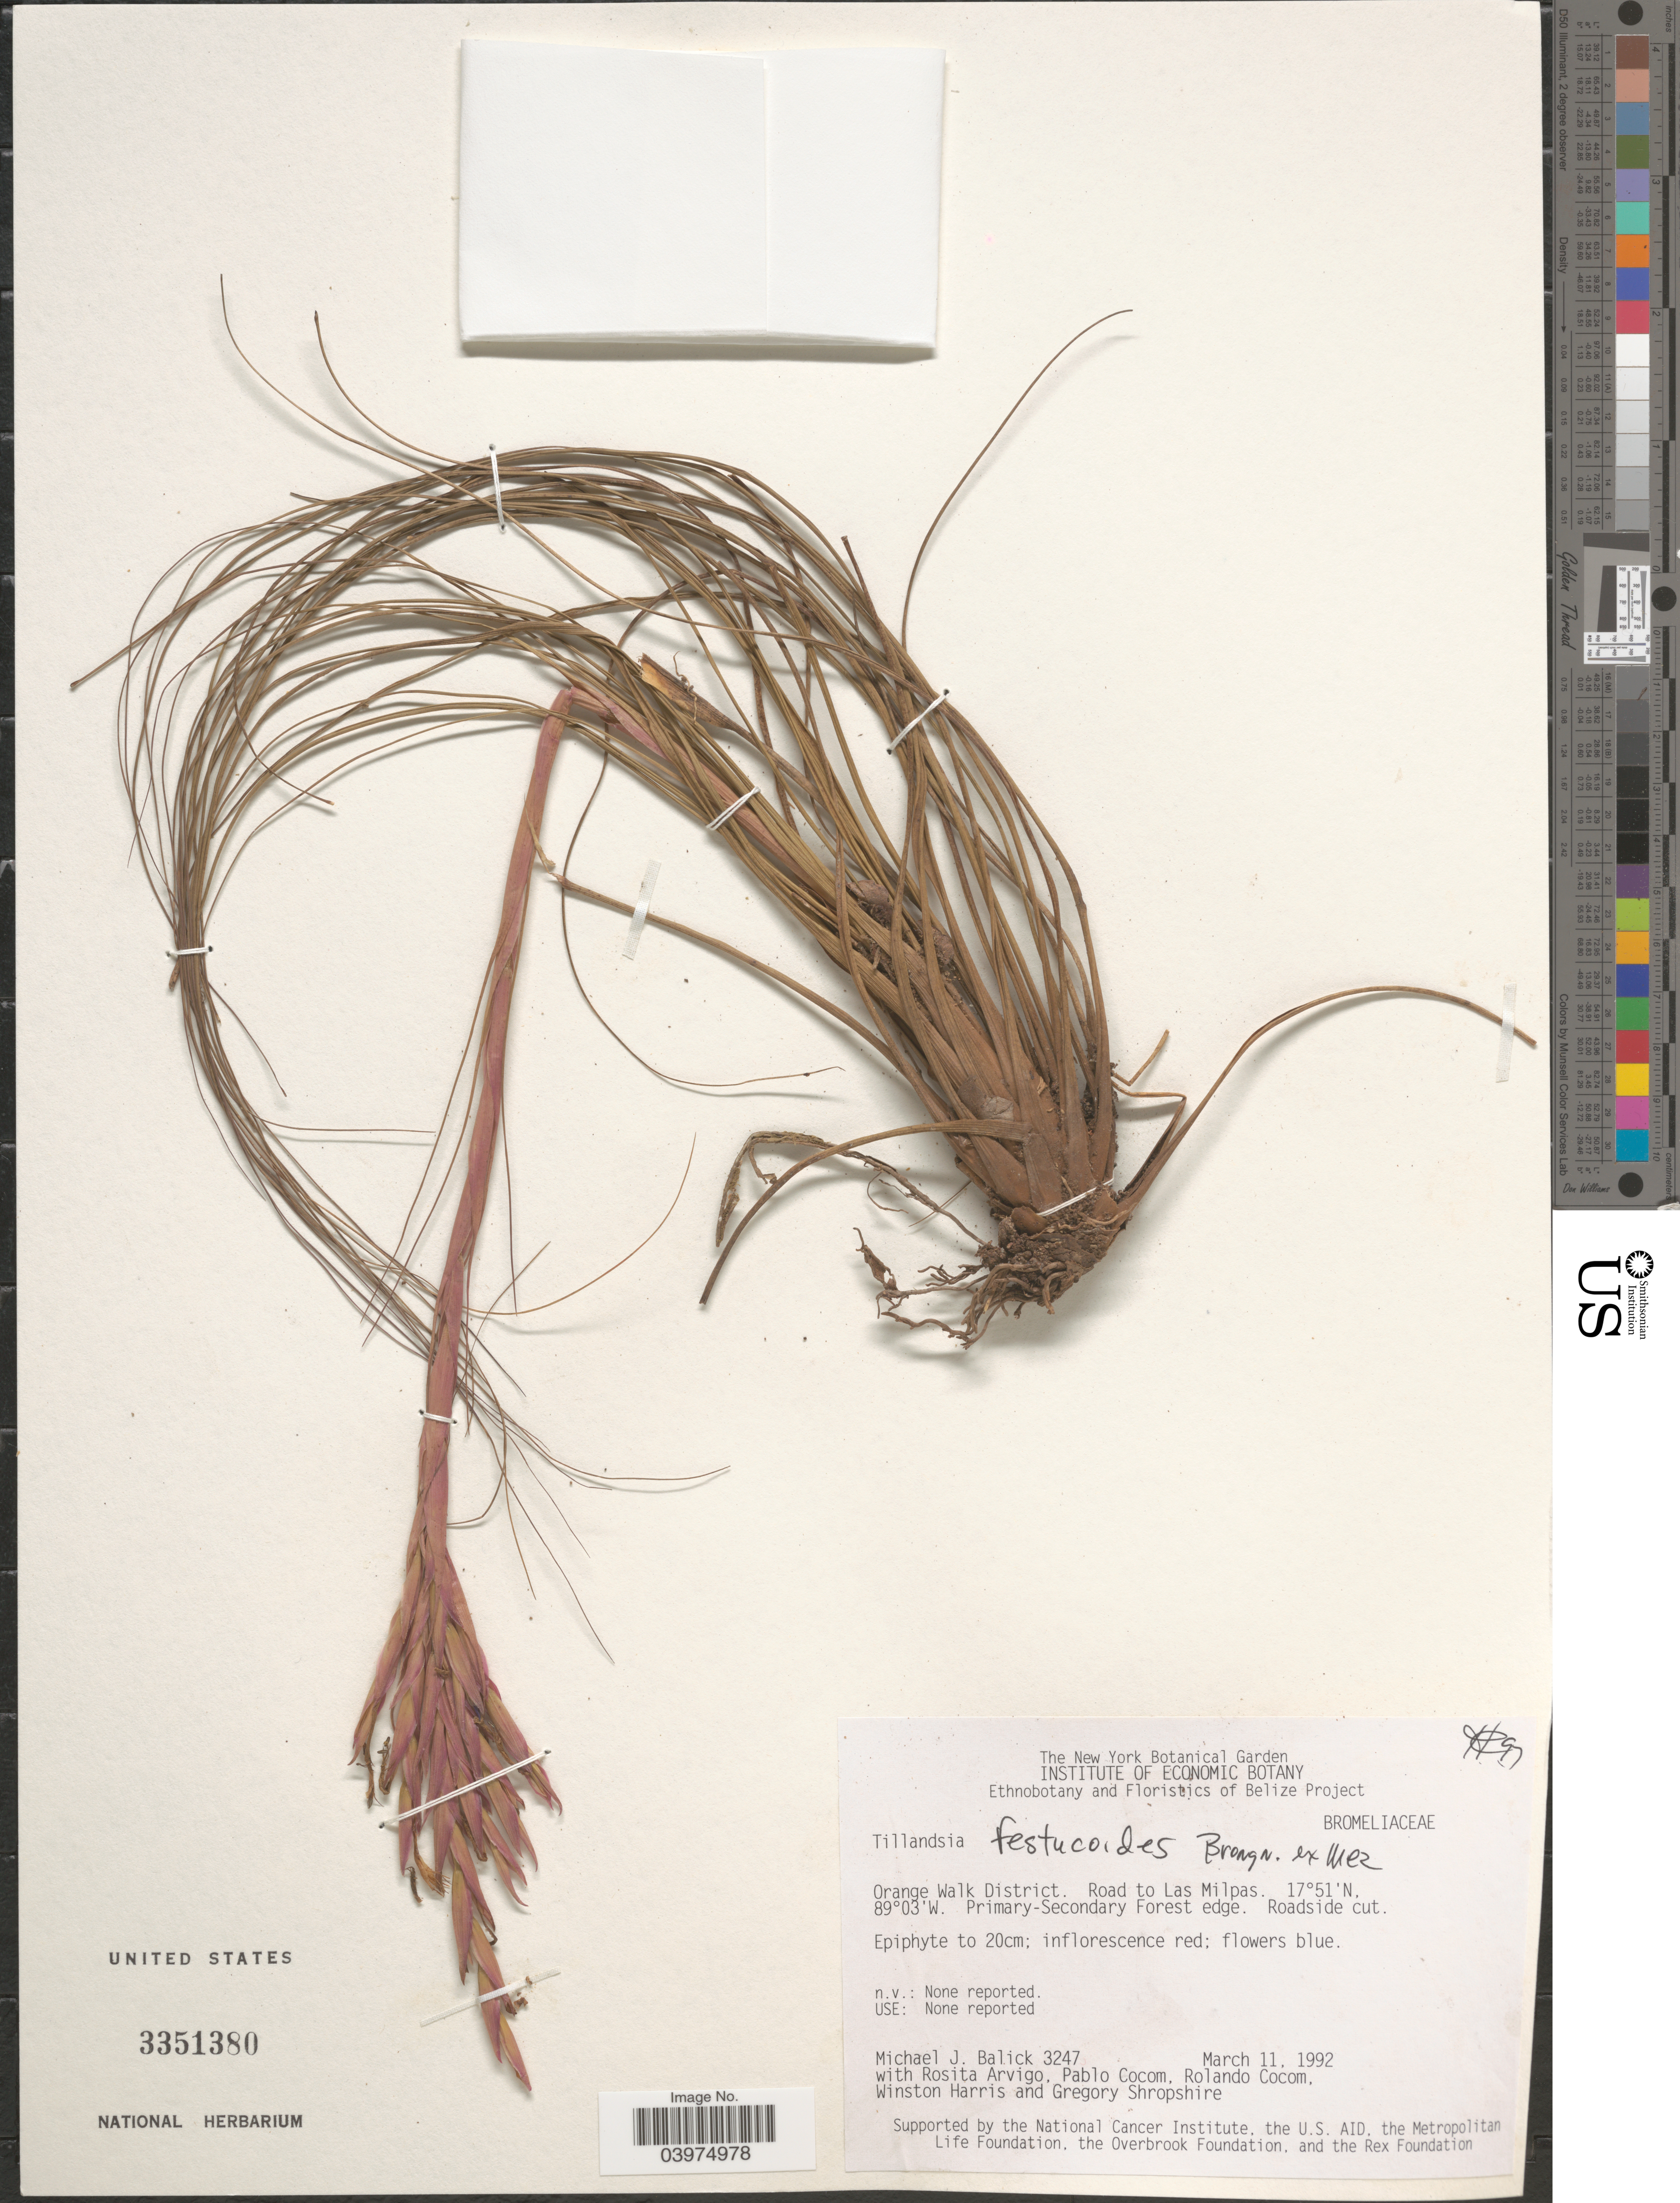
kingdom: Plantae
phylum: Tracheophyta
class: Liliopsida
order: Poales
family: Bromeliaceae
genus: Tillandsia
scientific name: Tillandsia sp.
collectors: M. J. Balick, R. Arvigo, P. Cocom, R. Cocom & et al.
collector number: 3247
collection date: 1992-03-11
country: Belize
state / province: Orange Walk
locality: Orange Walk District. Road to Las Milpas. Primary-Secondary Forest edge.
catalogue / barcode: US 3351380